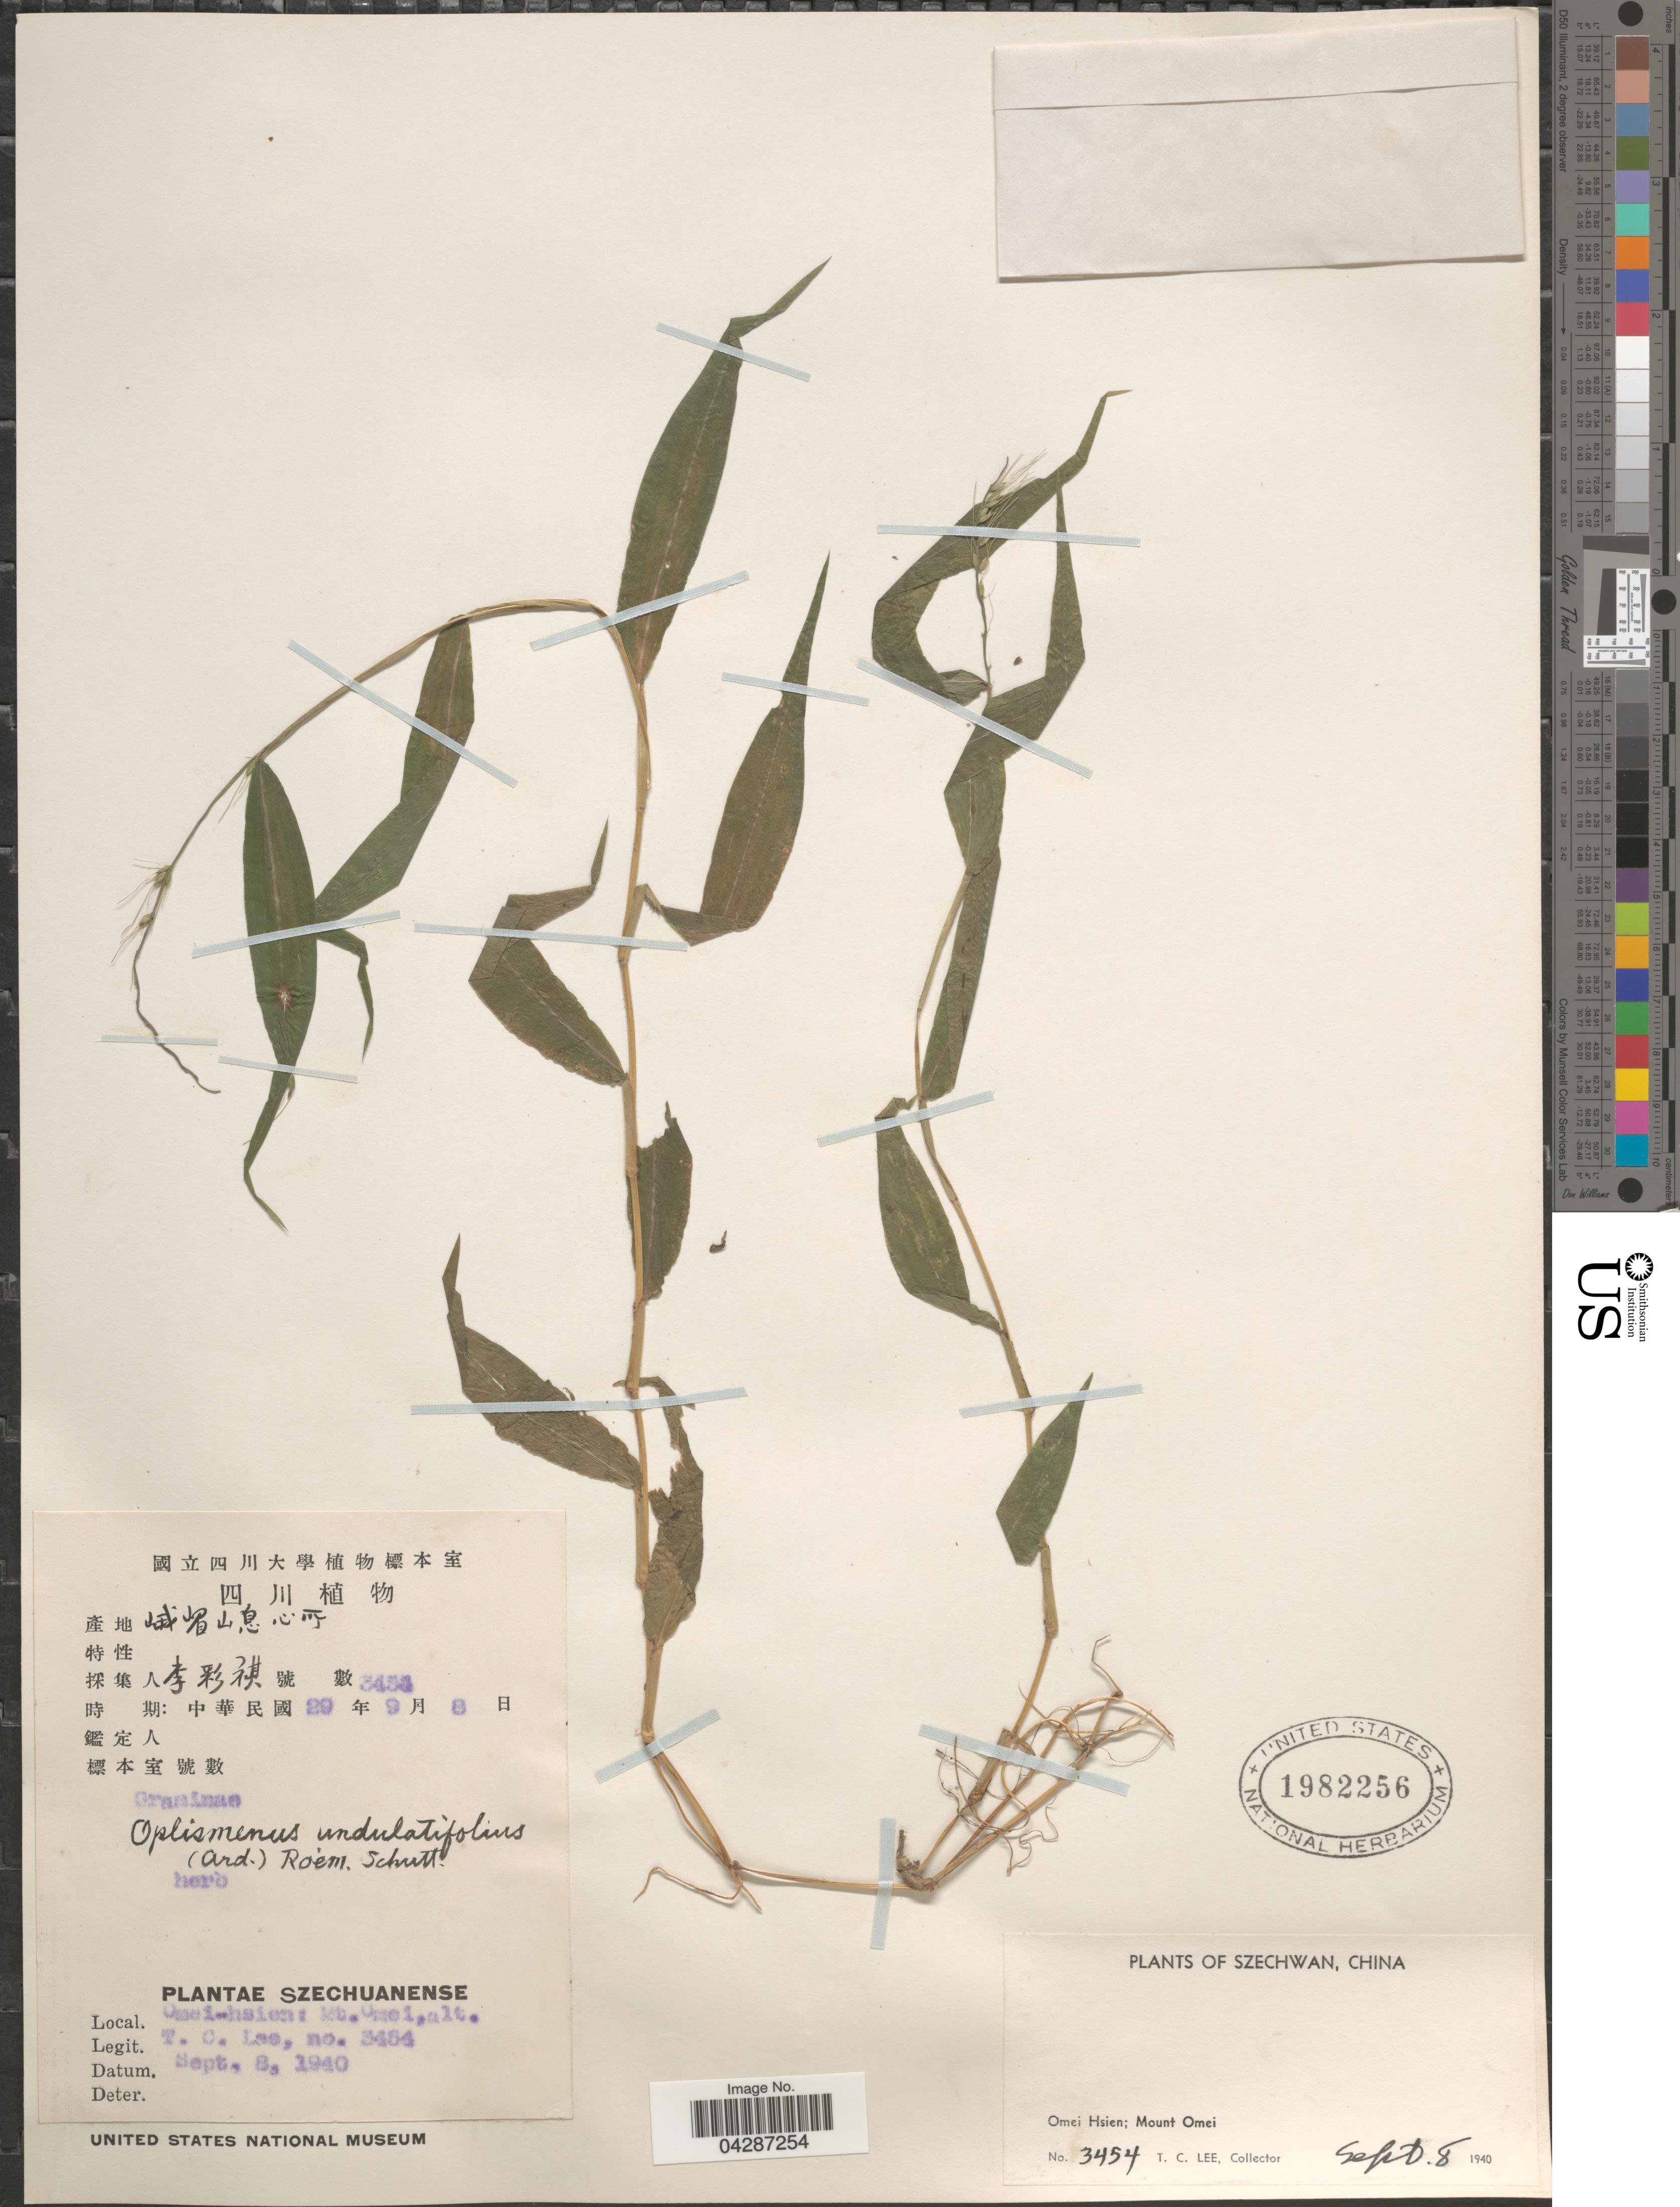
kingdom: Plantae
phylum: Tracheophyta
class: Liliopsida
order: Poales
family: Poaceae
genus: Oplismenus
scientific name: Oplismenus undulatifolius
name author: (Ard.) P. Beauv.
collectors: T. Lee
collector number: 3454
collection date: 1940-09-08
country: China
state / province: Sichuan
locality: Szechwan. Omei Hsien; Mount Omei.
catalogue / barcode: US 1982256